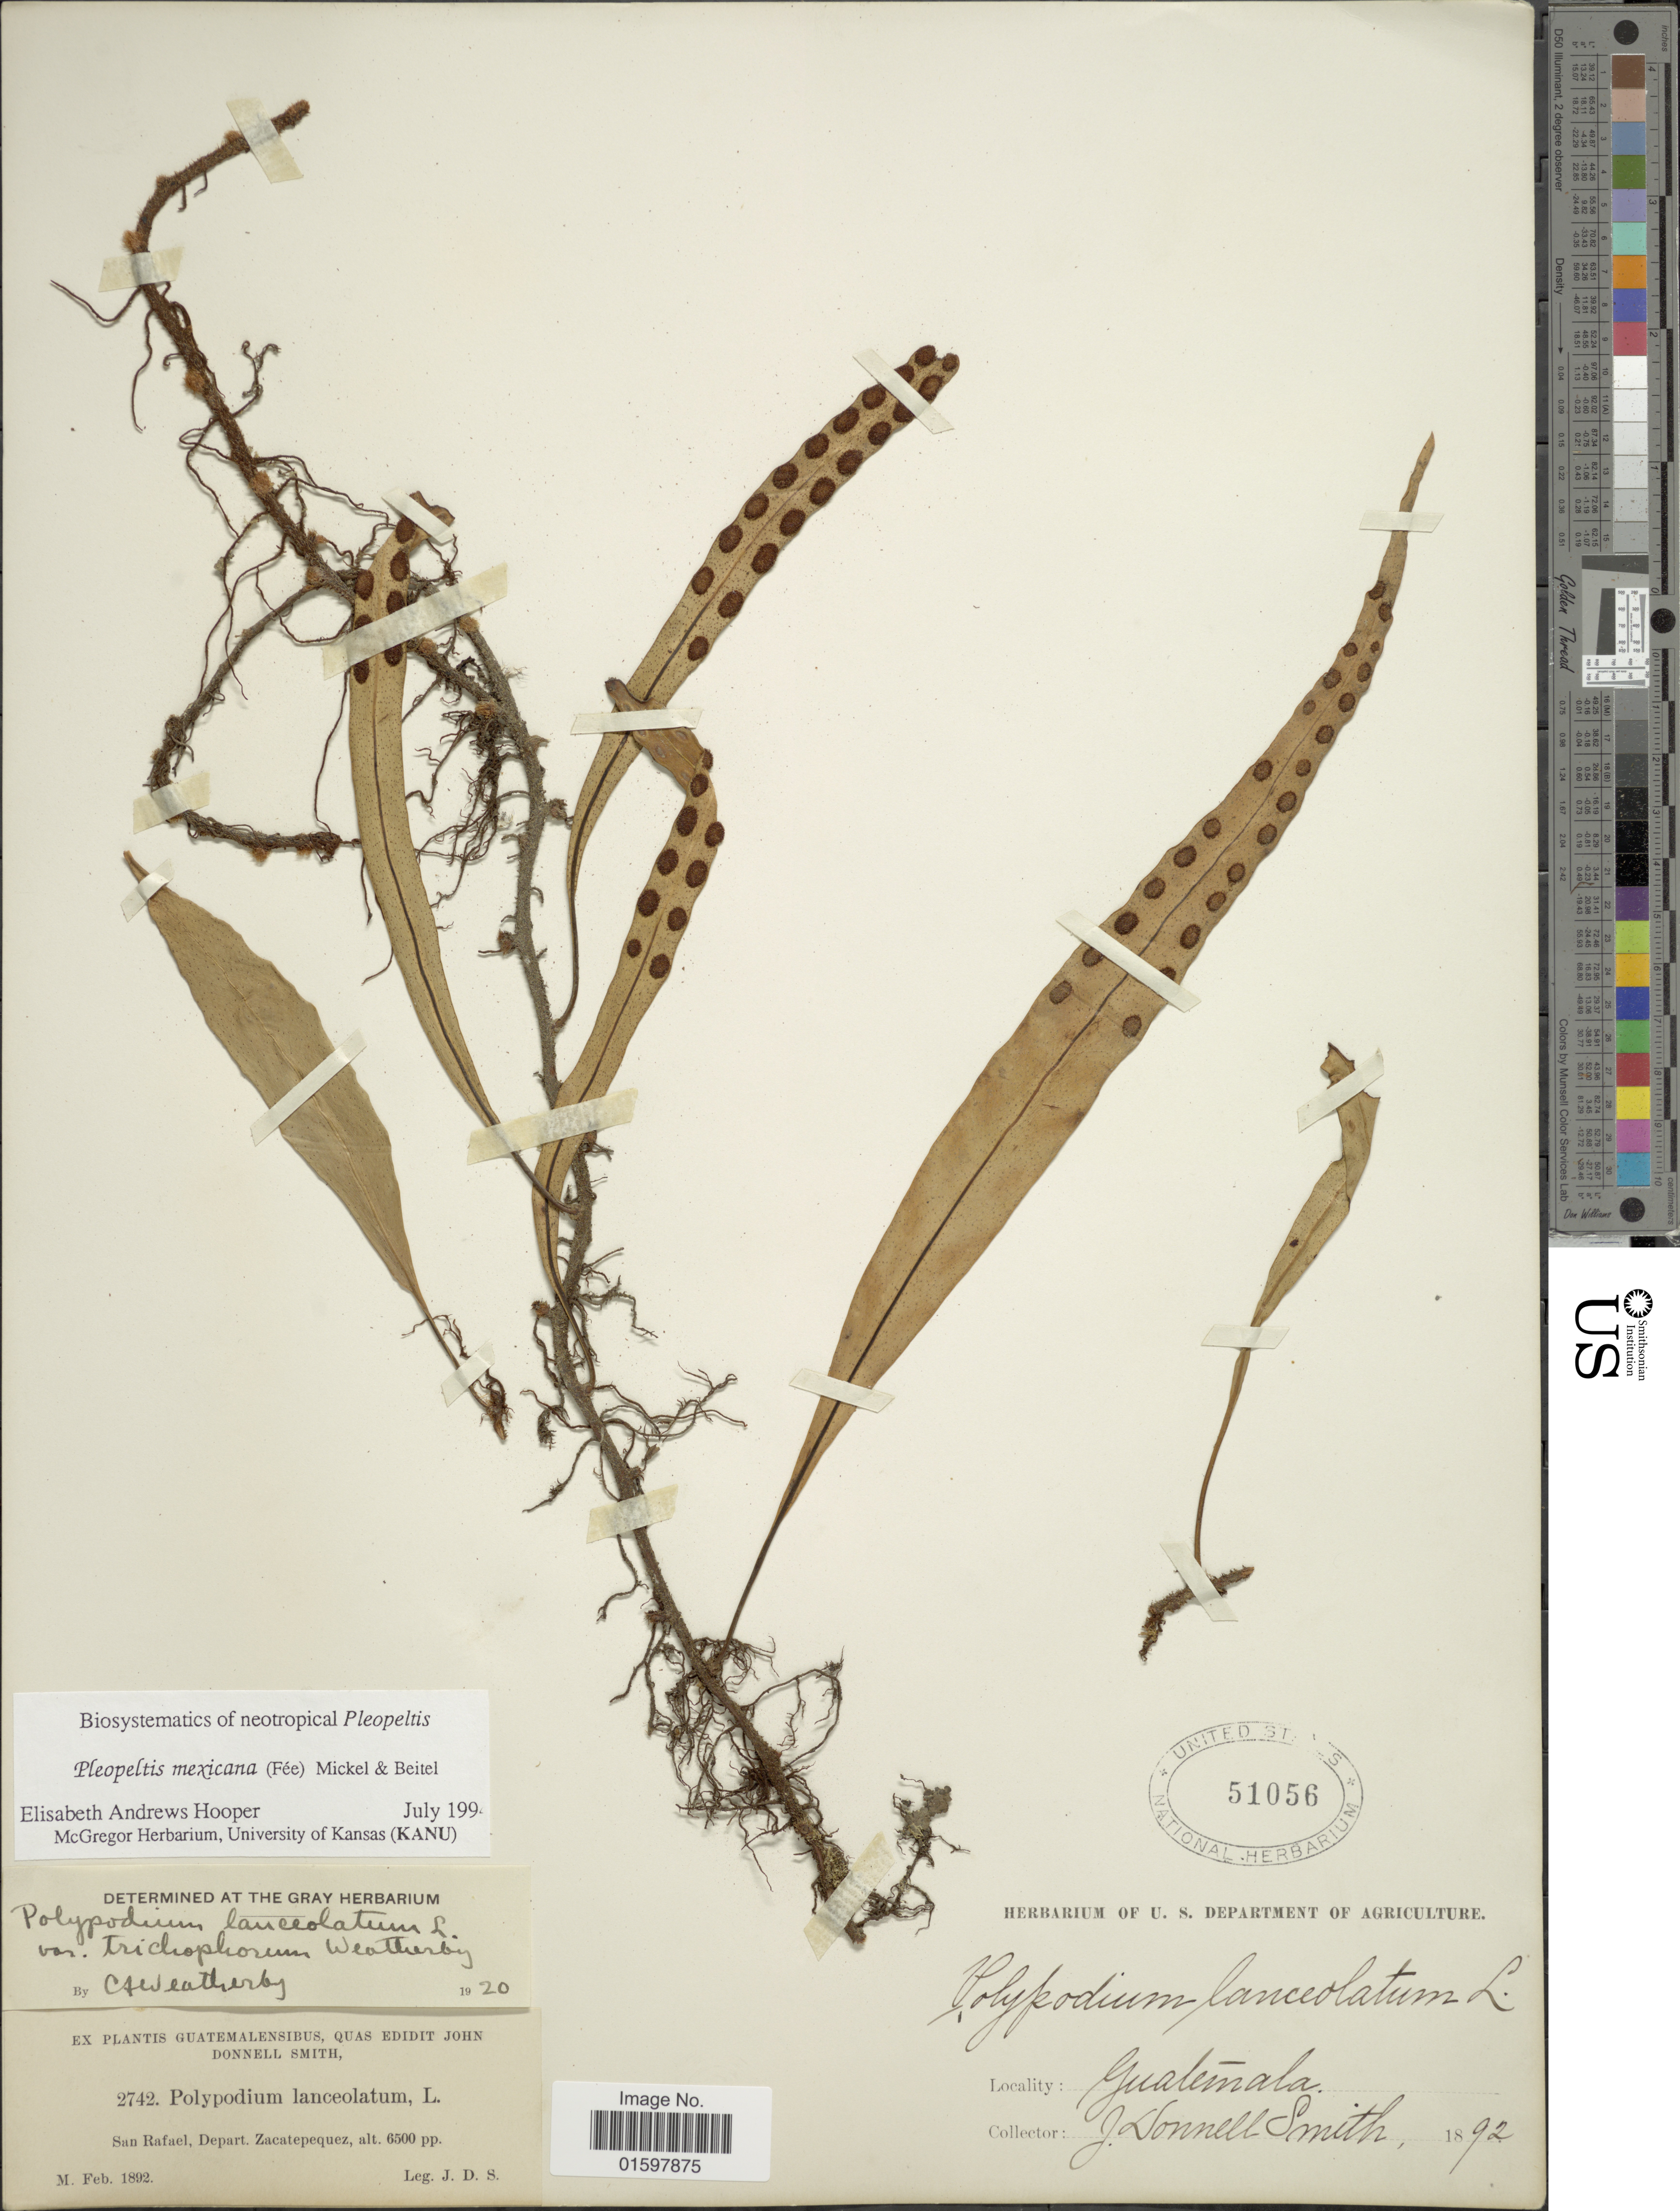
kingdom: Plantae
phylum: Tracheophyta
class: Polypodiopsida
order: Polypodiales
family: Polypodiaceae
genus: Pleopeltis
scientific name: Pleopeltis mexicana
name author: (Fée) Mickel & Beitel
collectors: J. Donnell Smith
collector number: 2742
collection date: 1892-02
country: Guatemala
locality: San Rafael, Depart. Zacatepequez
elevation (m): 1981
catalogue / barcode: US 51056